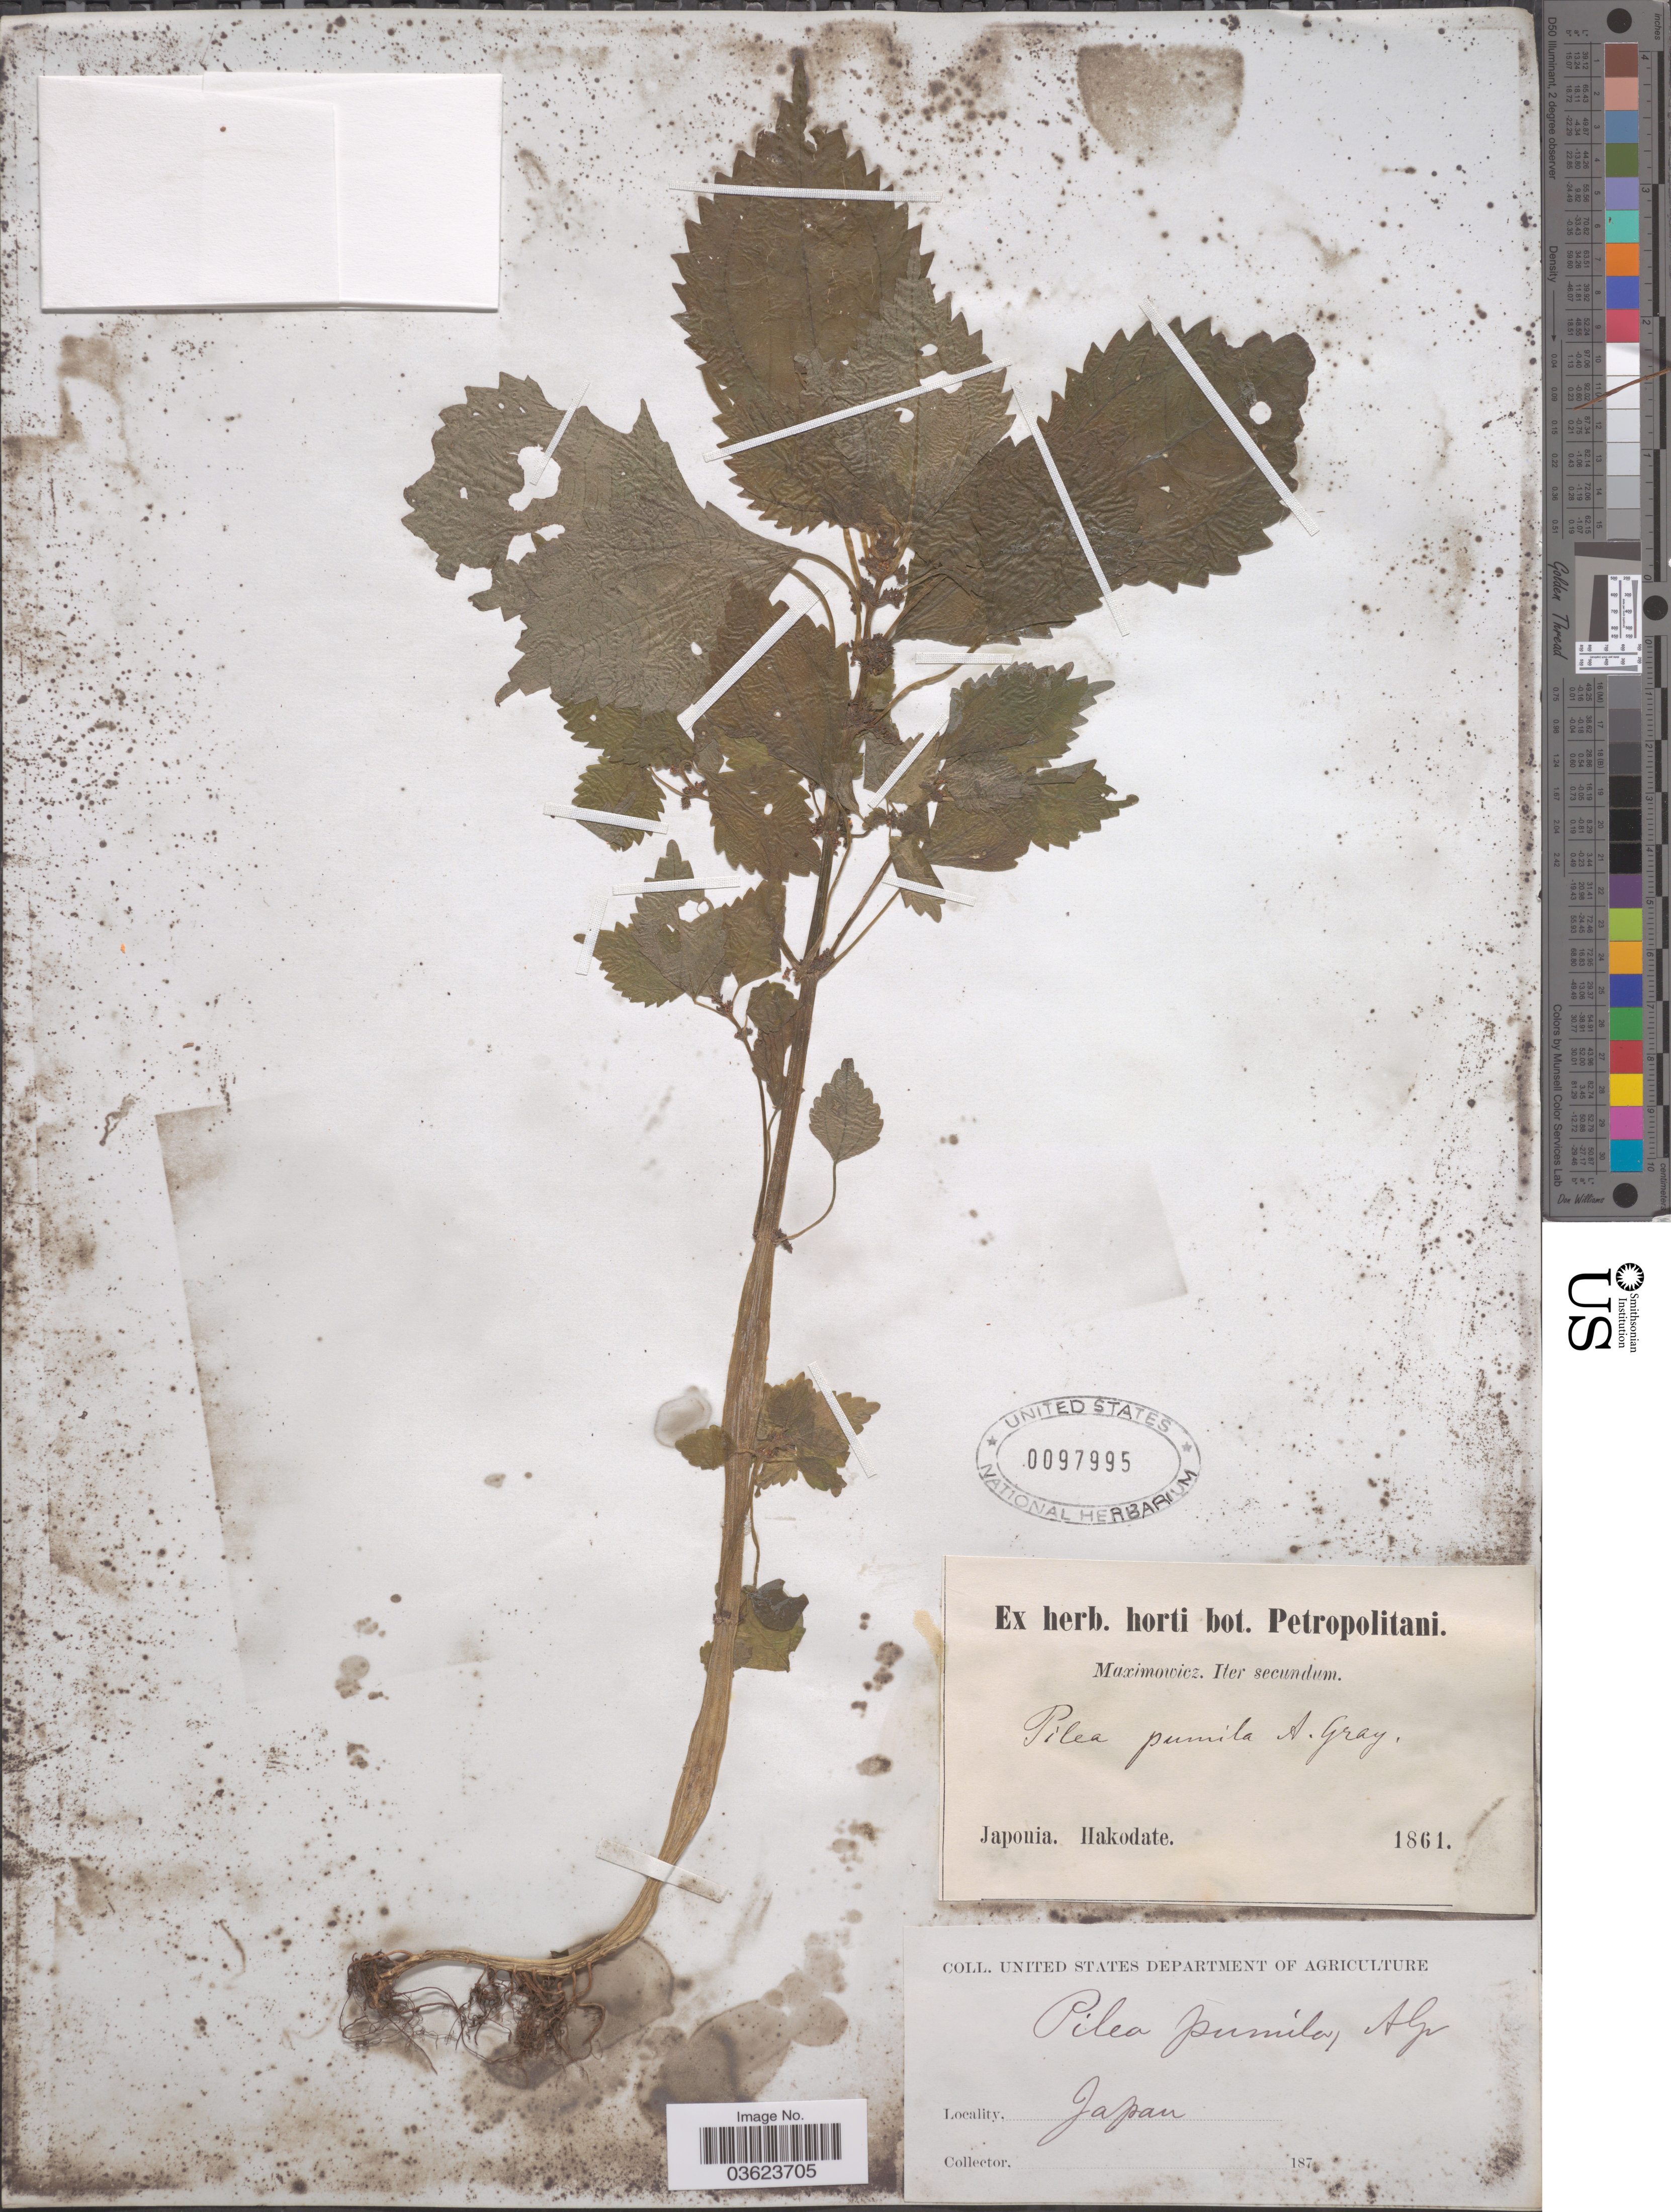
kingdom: Plantae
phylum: Tracheophyta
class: Magnoliopsida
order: Rosales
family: Urticaceae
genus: Pilea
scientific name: Pilea pumila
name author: (L.) A. Gray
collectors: Maximowicz, --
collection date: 1861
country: Japan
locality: Hakodate.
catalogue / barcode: US 97995